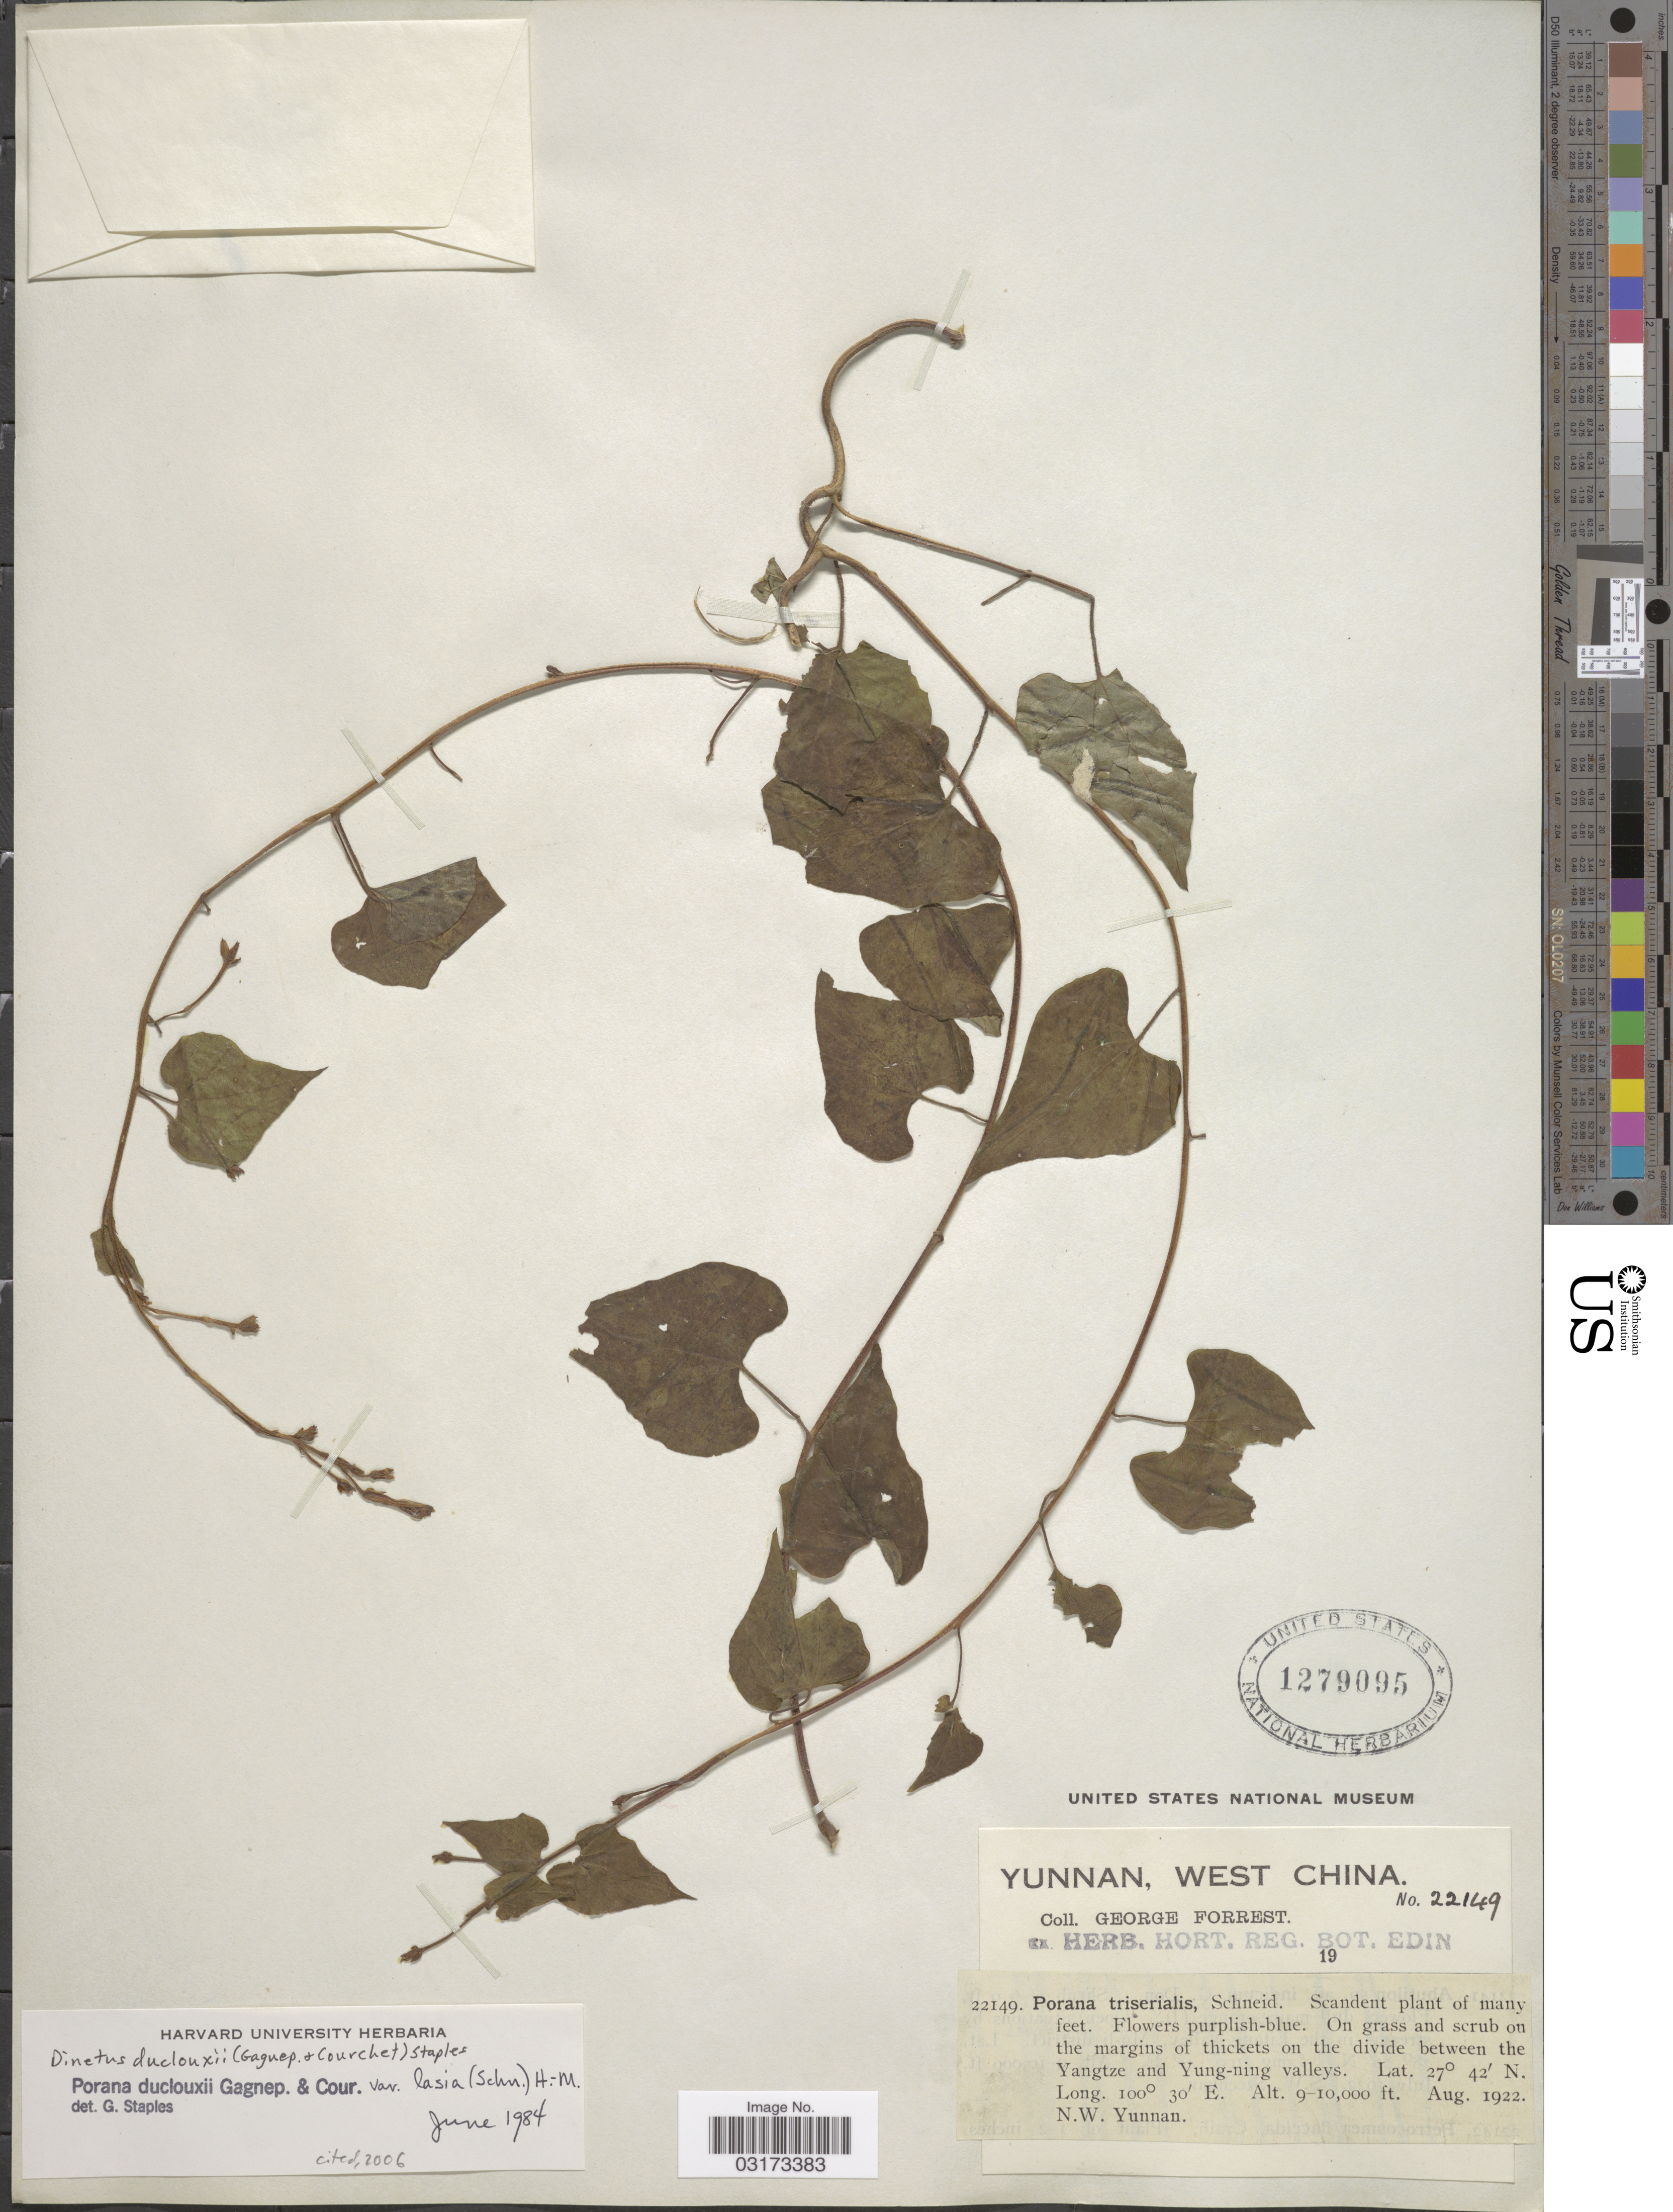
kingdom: Plantae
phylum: Tracheophyta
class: Magnoliopsida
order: Solanales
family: Convolvulaceae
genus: Dinetus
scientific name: Dinetus duclouxii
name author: (Gagnep. & Courchet) Staples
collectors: G. Forrest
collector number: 22149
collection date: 1922-08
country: China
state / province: Yunnan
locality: West China. On the divide between the Yangtze and Yung-ning valleys. N.W. Yunnan.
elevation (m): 2743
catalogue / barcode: US 1279095